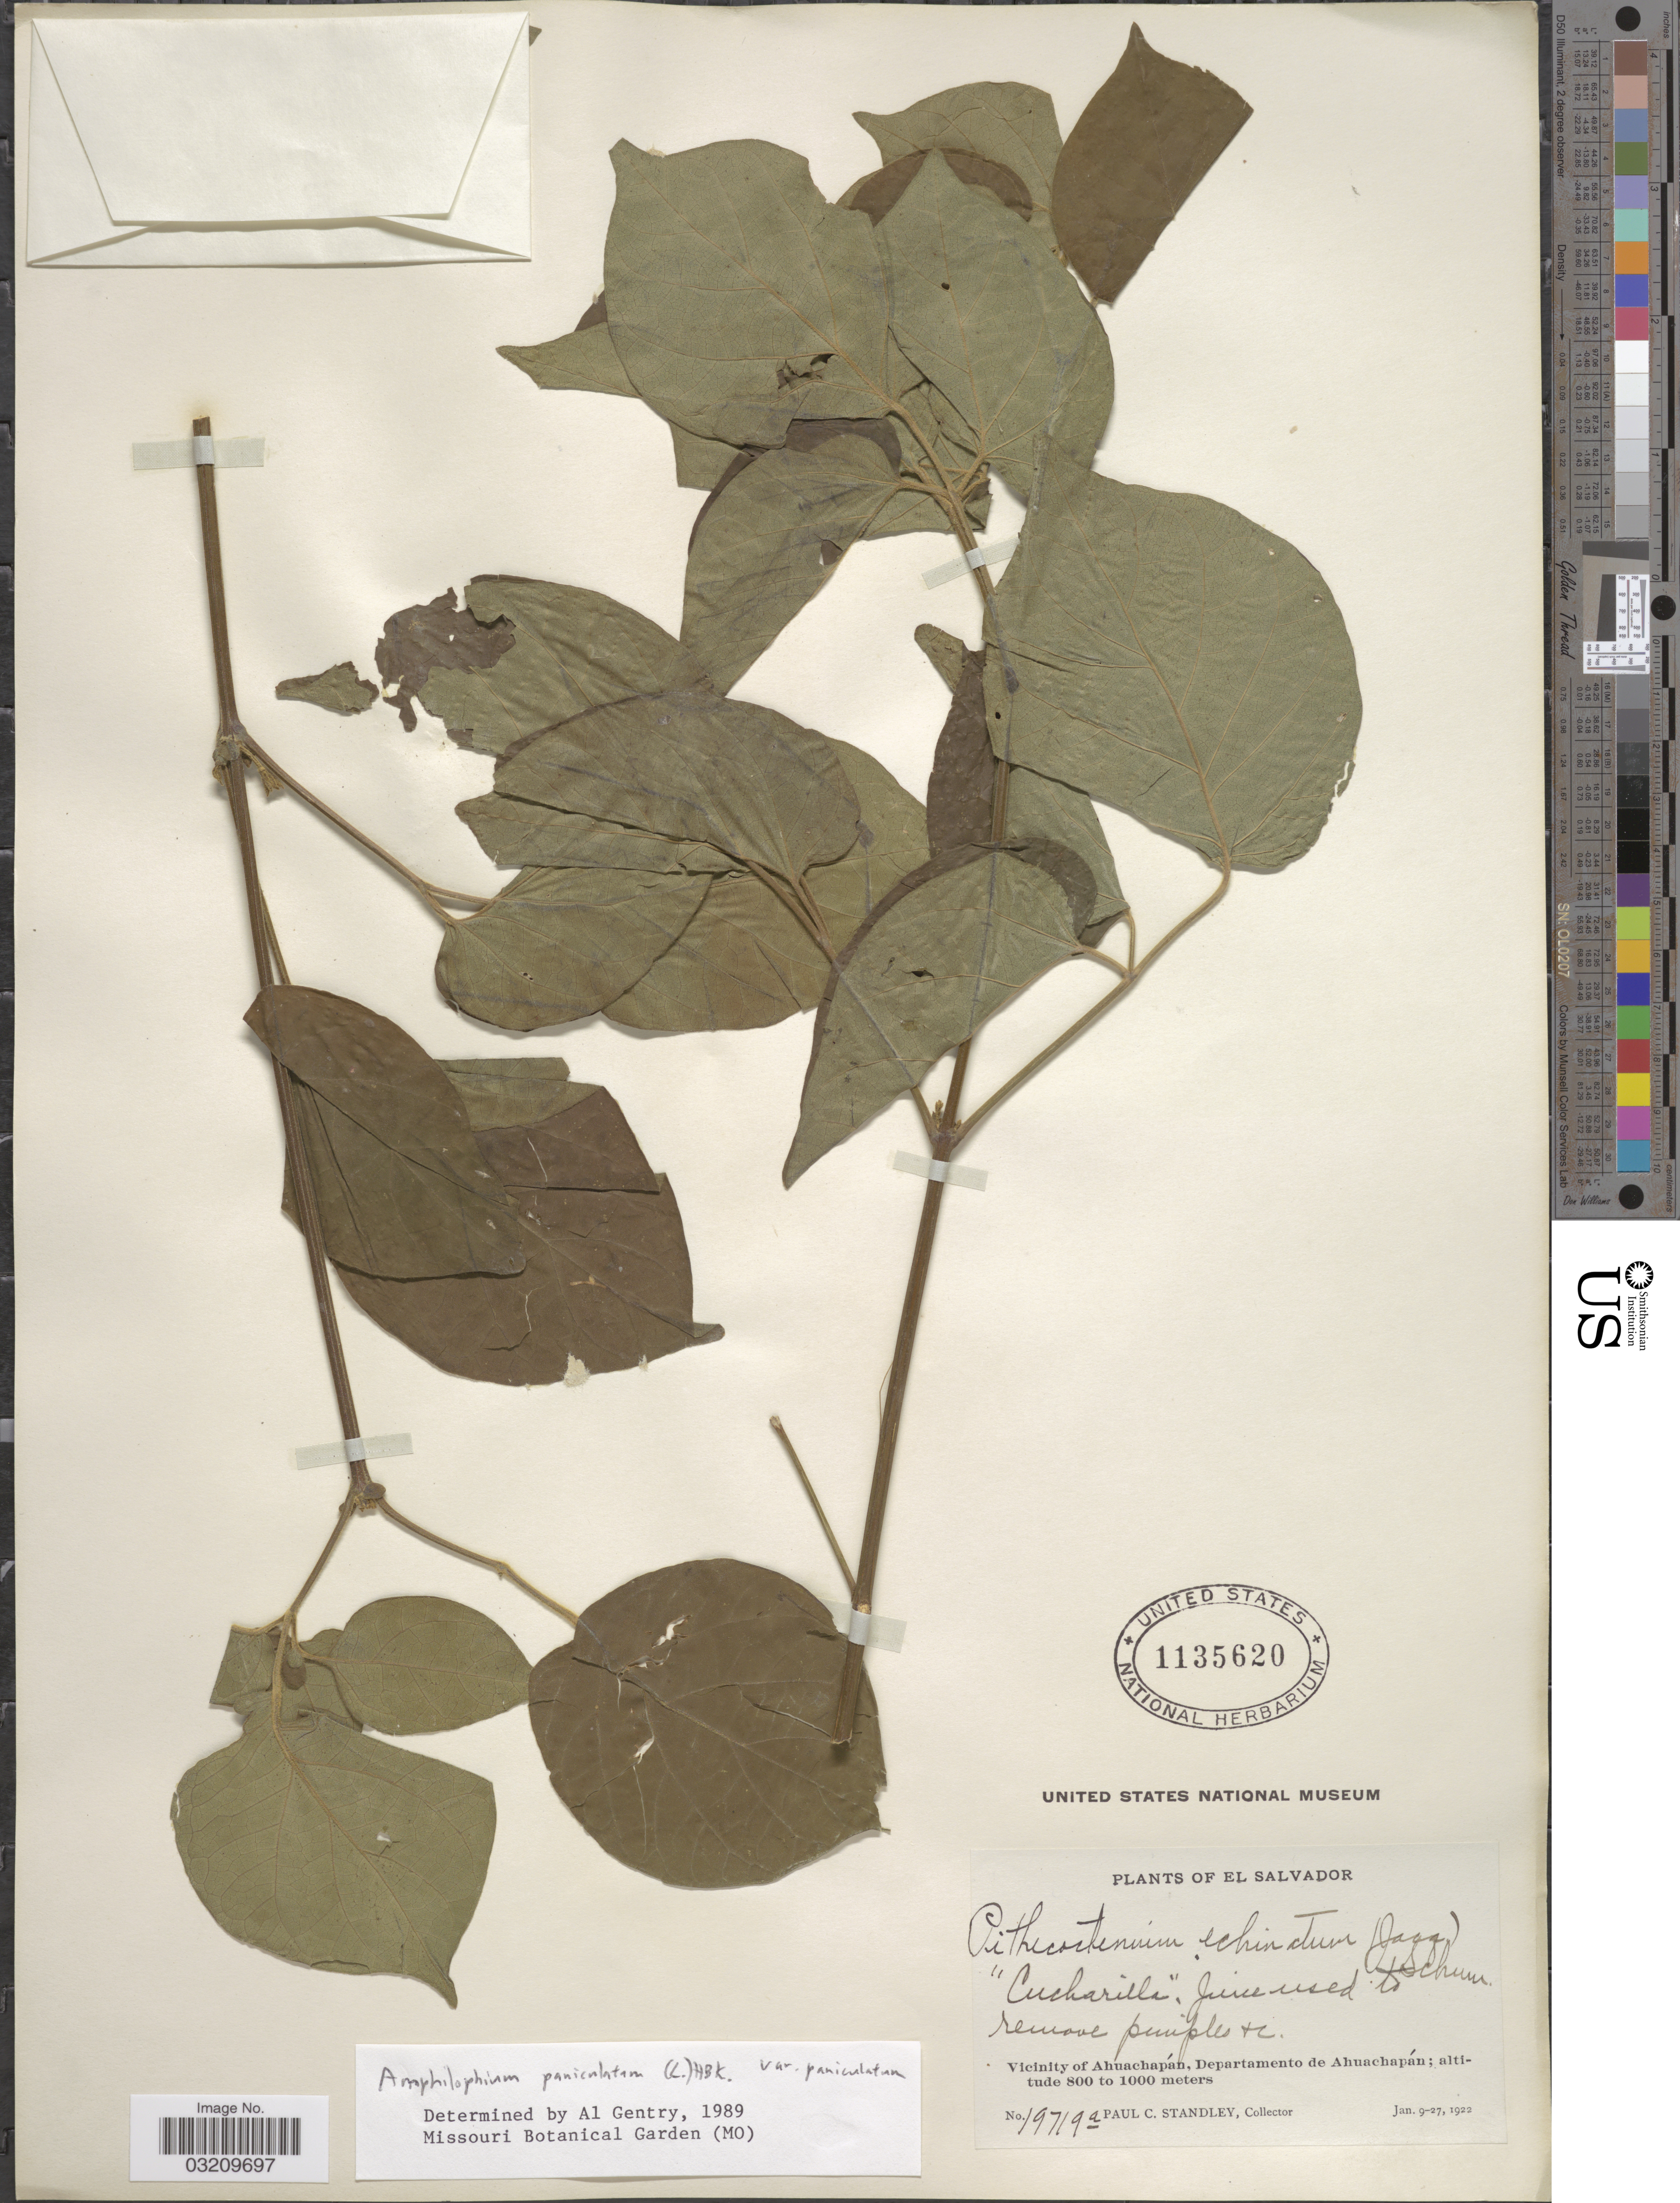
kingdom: Plantae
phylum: Tracheophyta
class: Magnoliopsida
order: Lamiales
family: Bignoniaceae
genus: Amphilophium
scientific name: Amphilophium paniculatum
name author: (L.) Kunth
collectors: P. C. Standley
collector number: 19719a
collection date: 1922-01-09/1922-01-27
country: El Salvador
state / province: Ahuachapan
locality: Vicinity of Ahuachapán, Departamento de Ahuachapán.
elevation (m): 800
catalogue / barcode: US 1135620